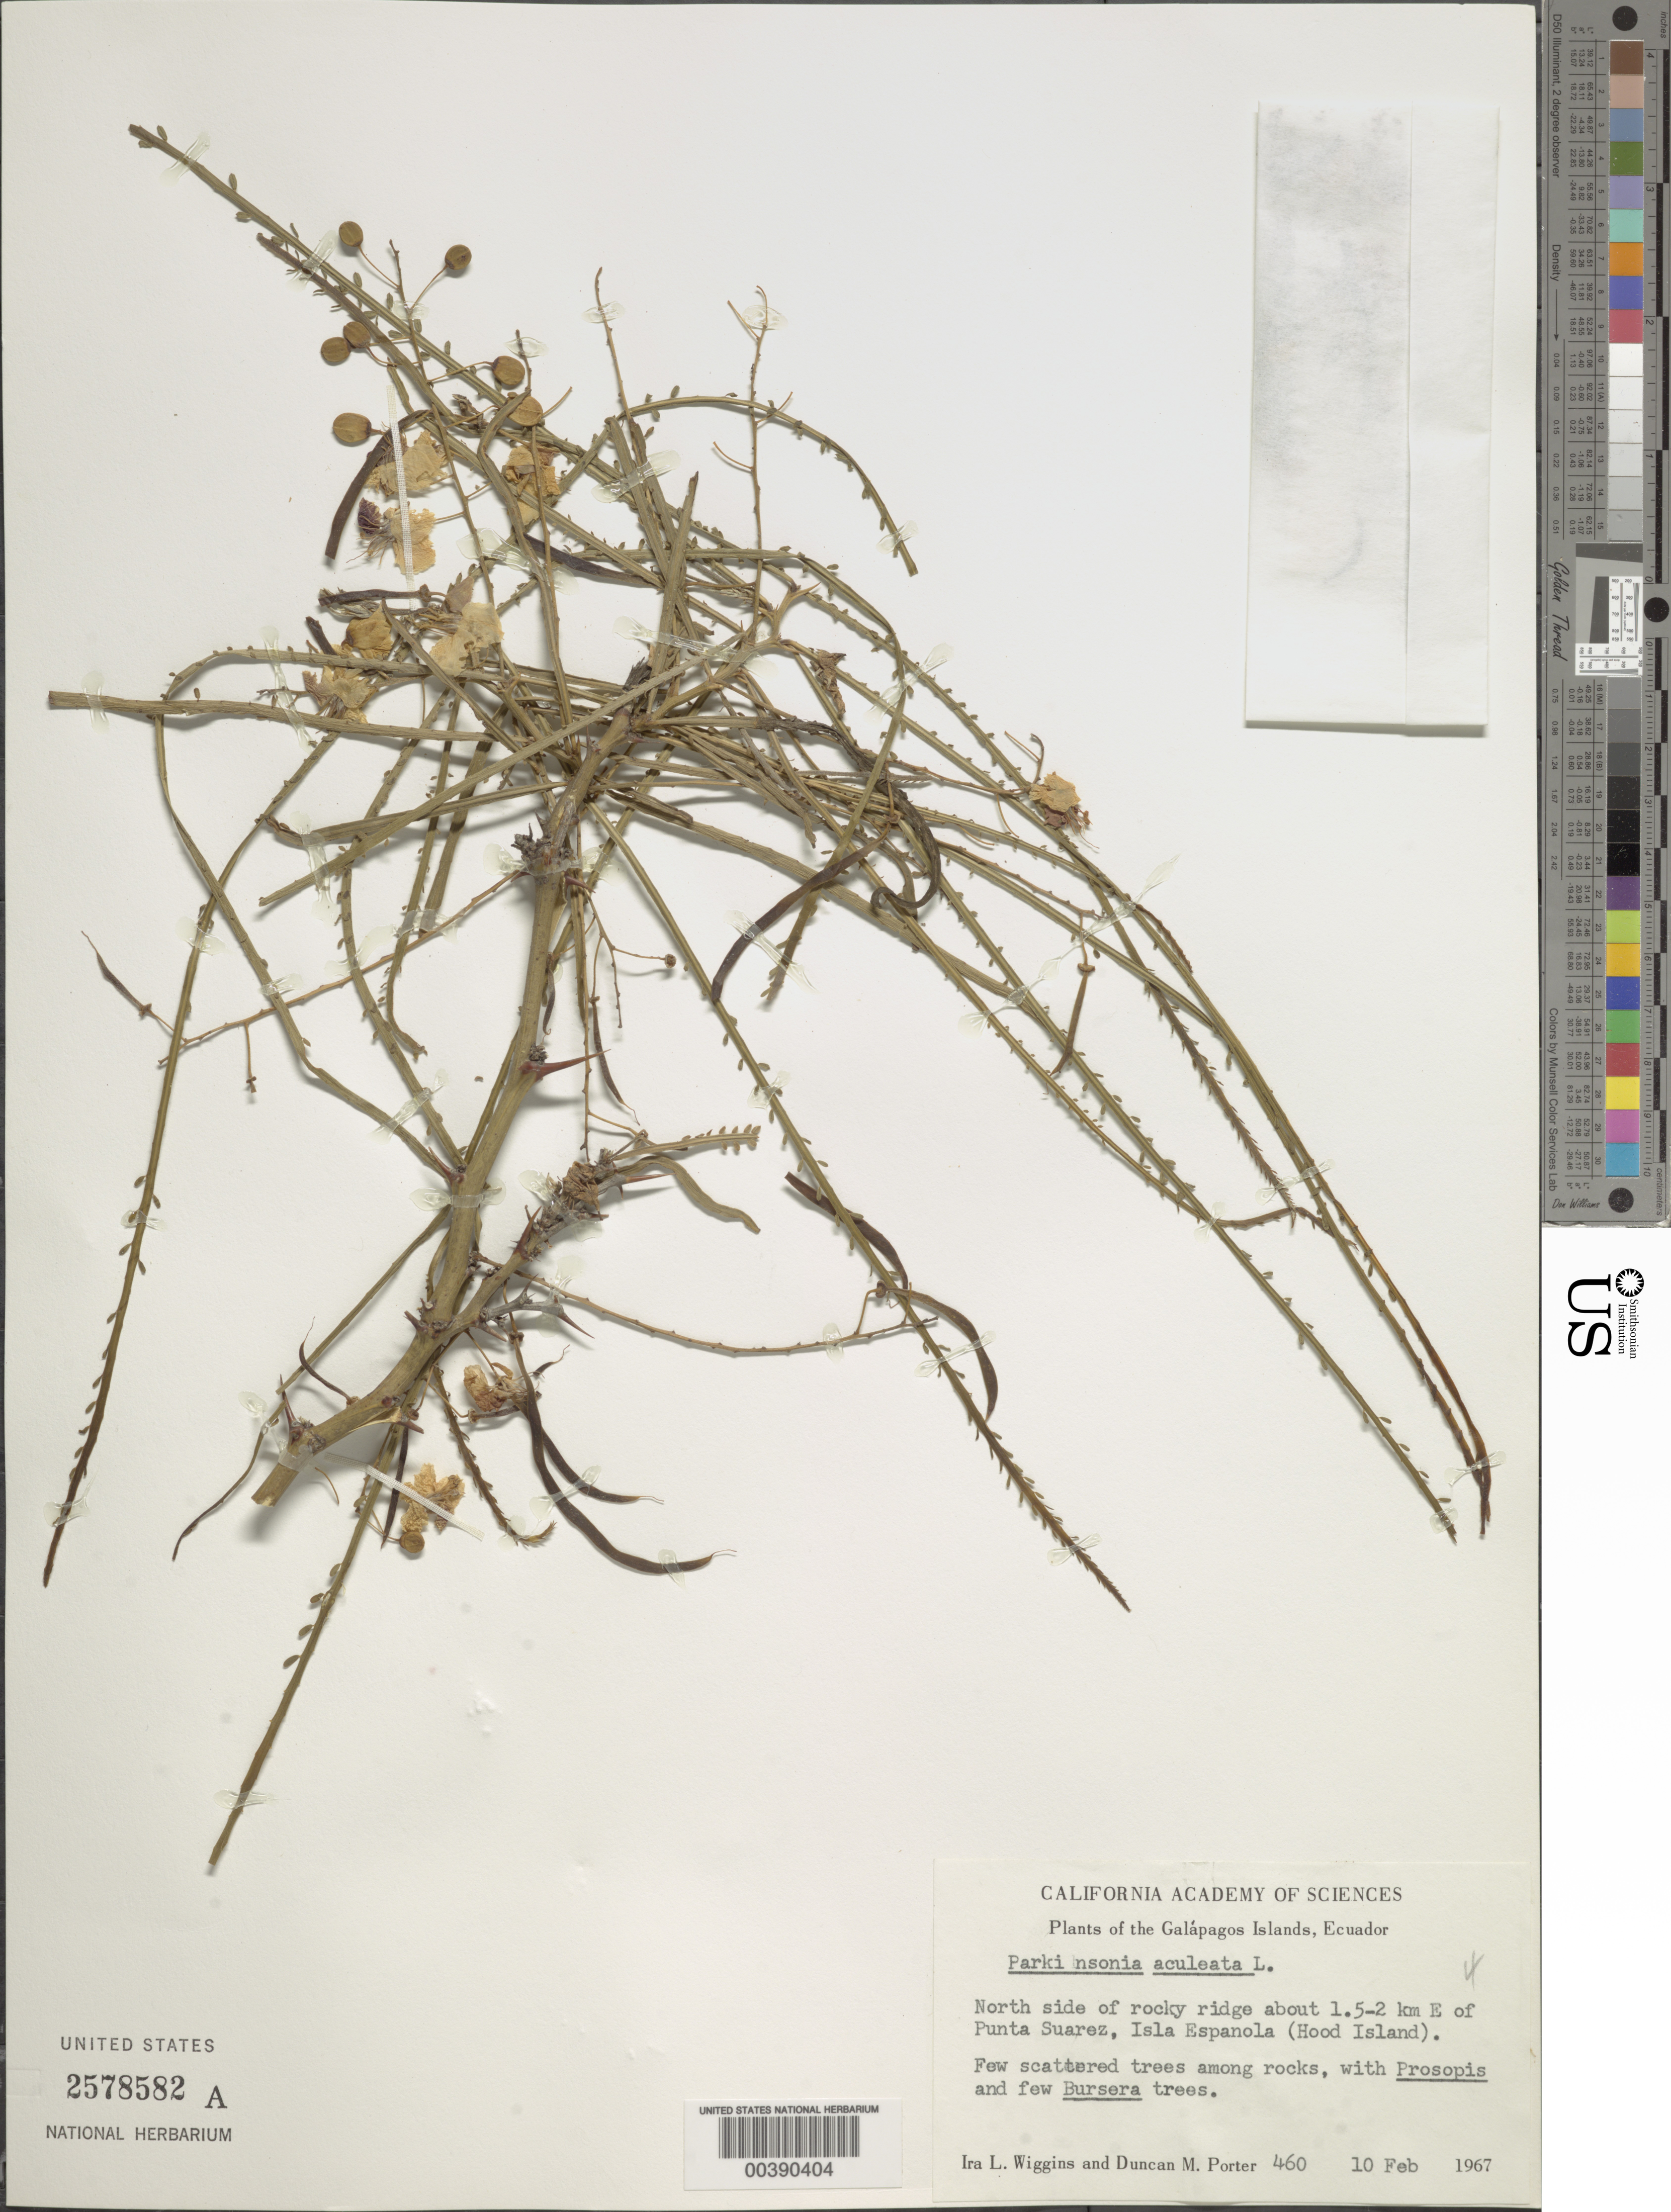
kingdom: Plantae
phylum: Tracheophyta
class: Magnoliopsida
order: Fabales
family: Fabaceae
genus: Parkinsonia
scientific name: Parkinsonia aculeata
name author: L.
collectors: I. L. Wiggins & D. M. Porter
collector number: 460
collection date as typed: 10 Feb 1967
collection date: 1967-02-10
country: Ecuador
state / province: Colón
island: Española [Hood]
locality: N side of rocky ridge about 1.5-2 km E of Punta Suarez, Isla Espanola (Hood Island)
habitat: Rocky ridge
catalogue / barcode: US 2578582A